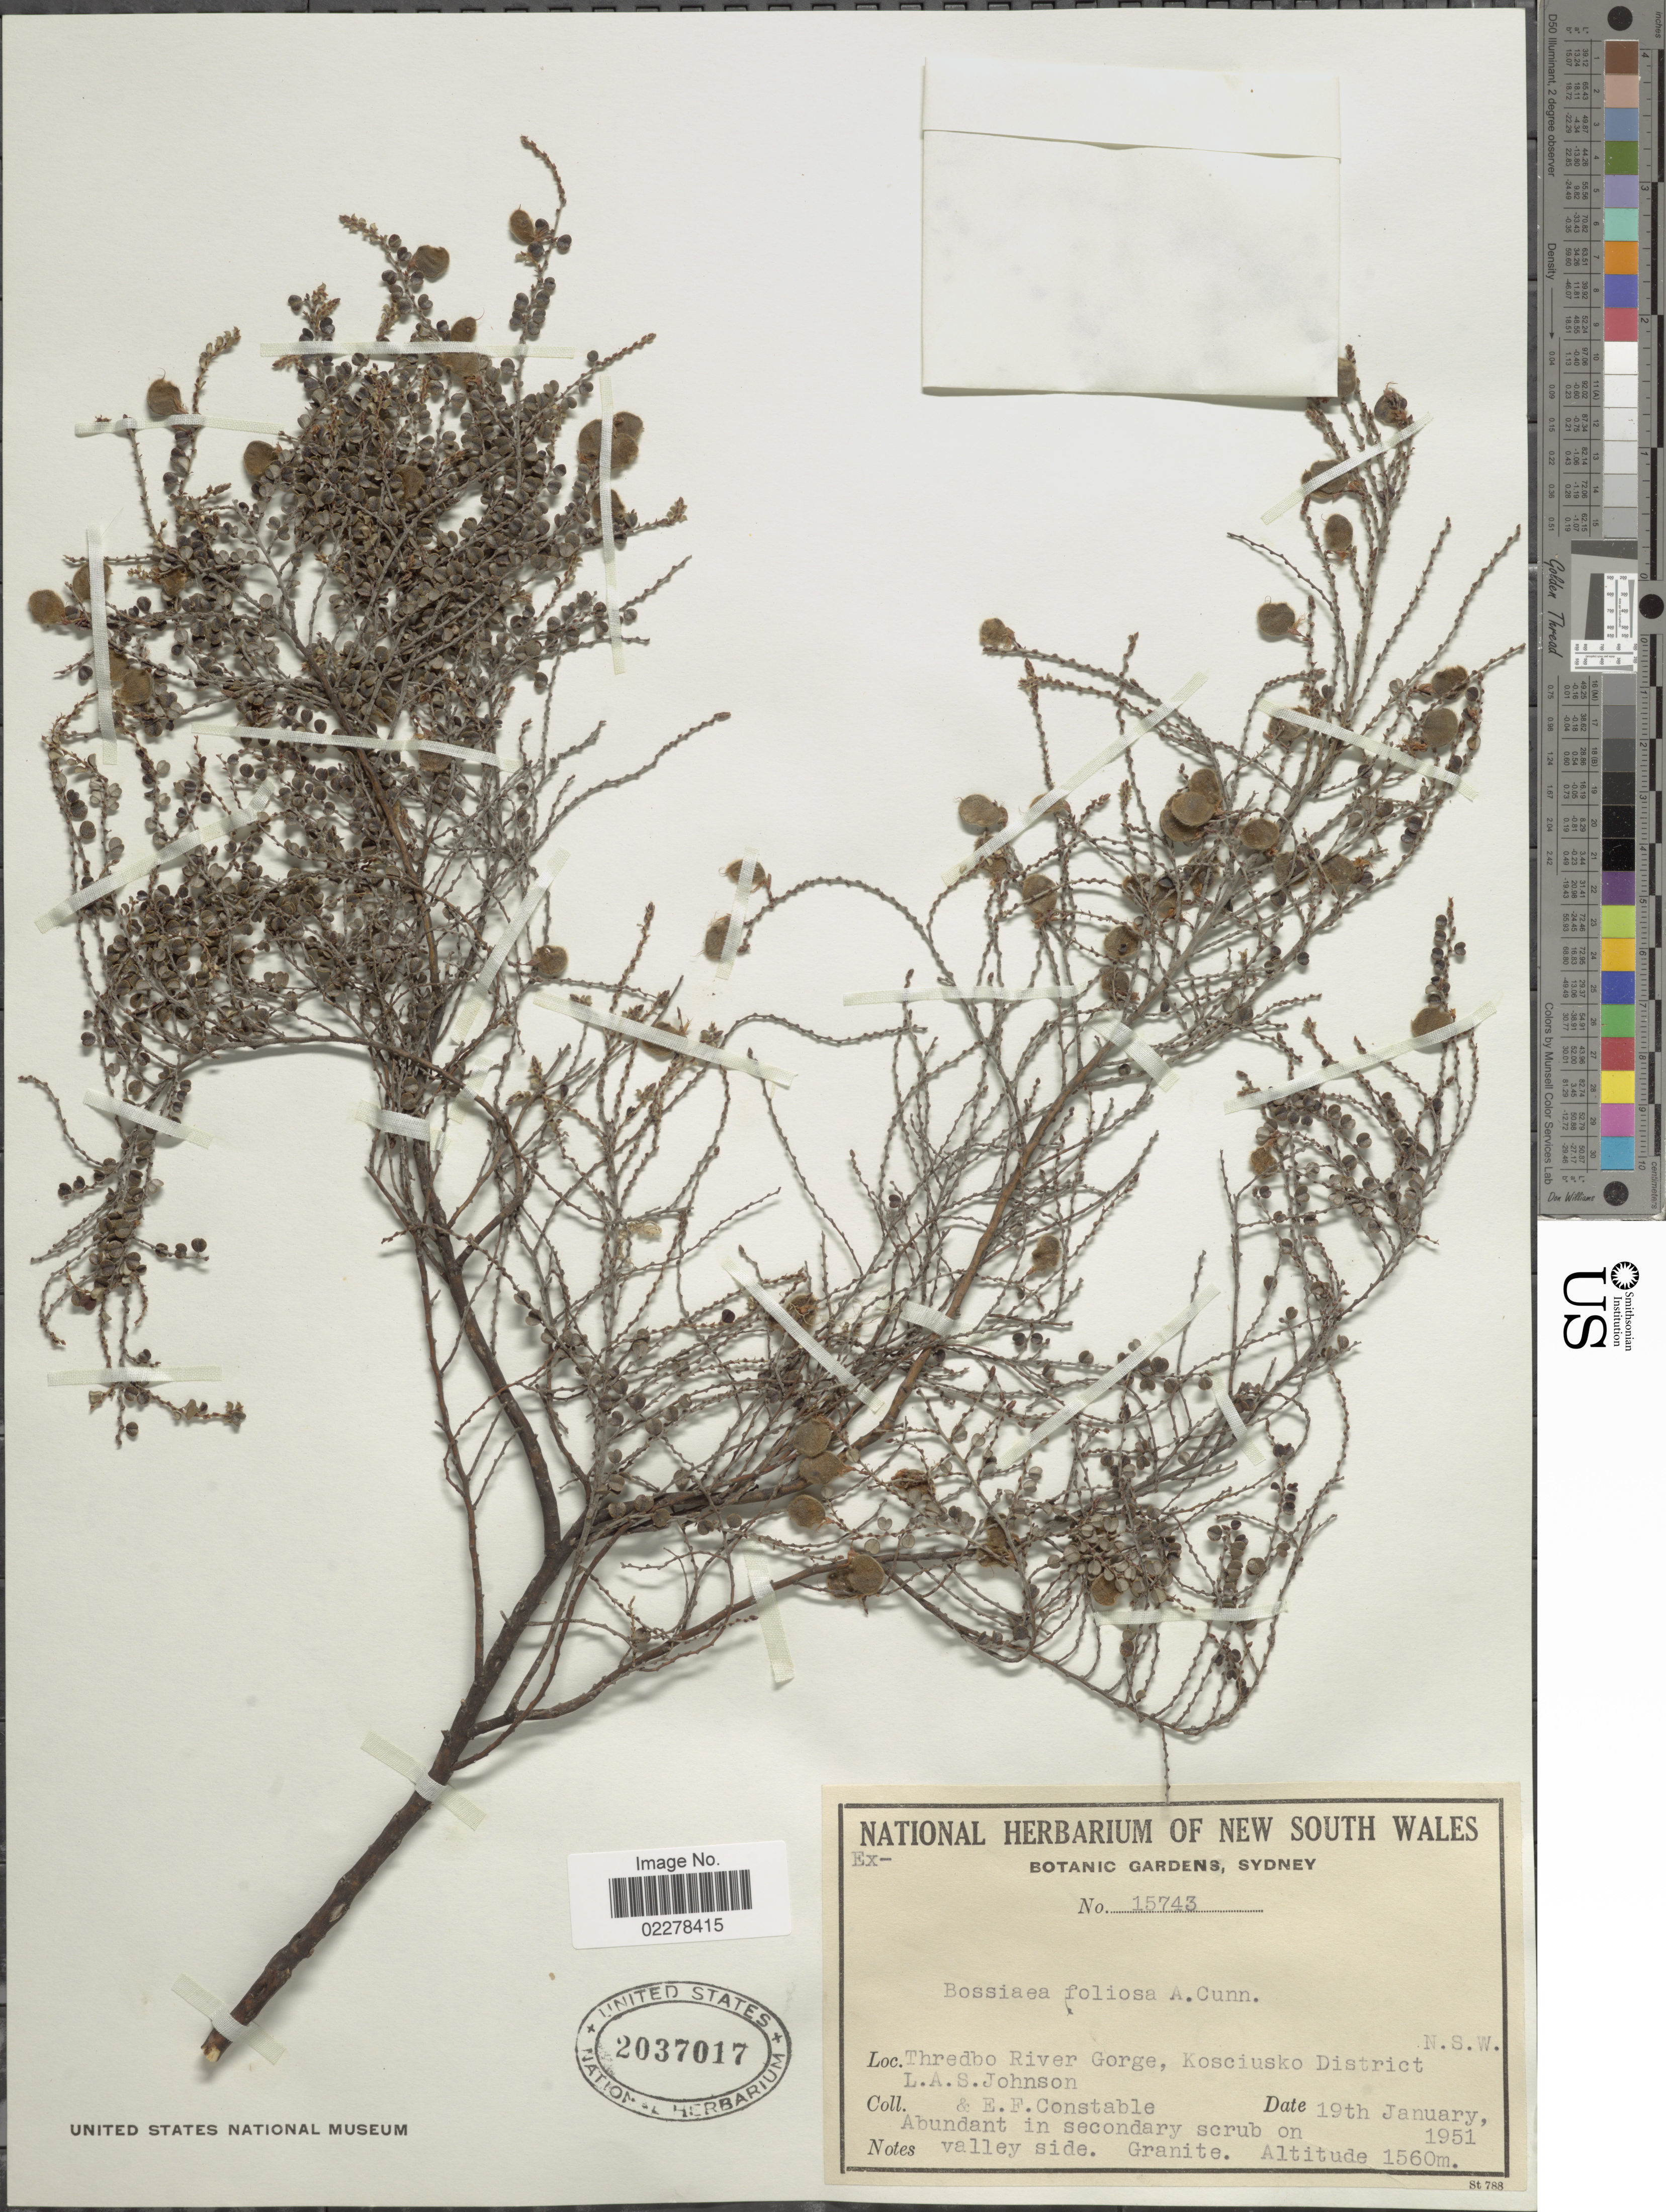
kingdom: Plantae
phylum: Tracheophyta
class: Magnoliopsida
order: Fabales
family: Fabaceae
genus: Bossiaea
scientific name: Bossiaea foliosa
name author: A. Cunn.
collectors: L. A. S. Johnson & E. F. Constable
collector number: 15743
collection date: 1951-01-19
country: Australia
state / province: New South Wales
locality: Thredbo River Gorge., Kosciusko District. N.S.W.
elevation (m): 1560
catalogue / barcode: US 2037017